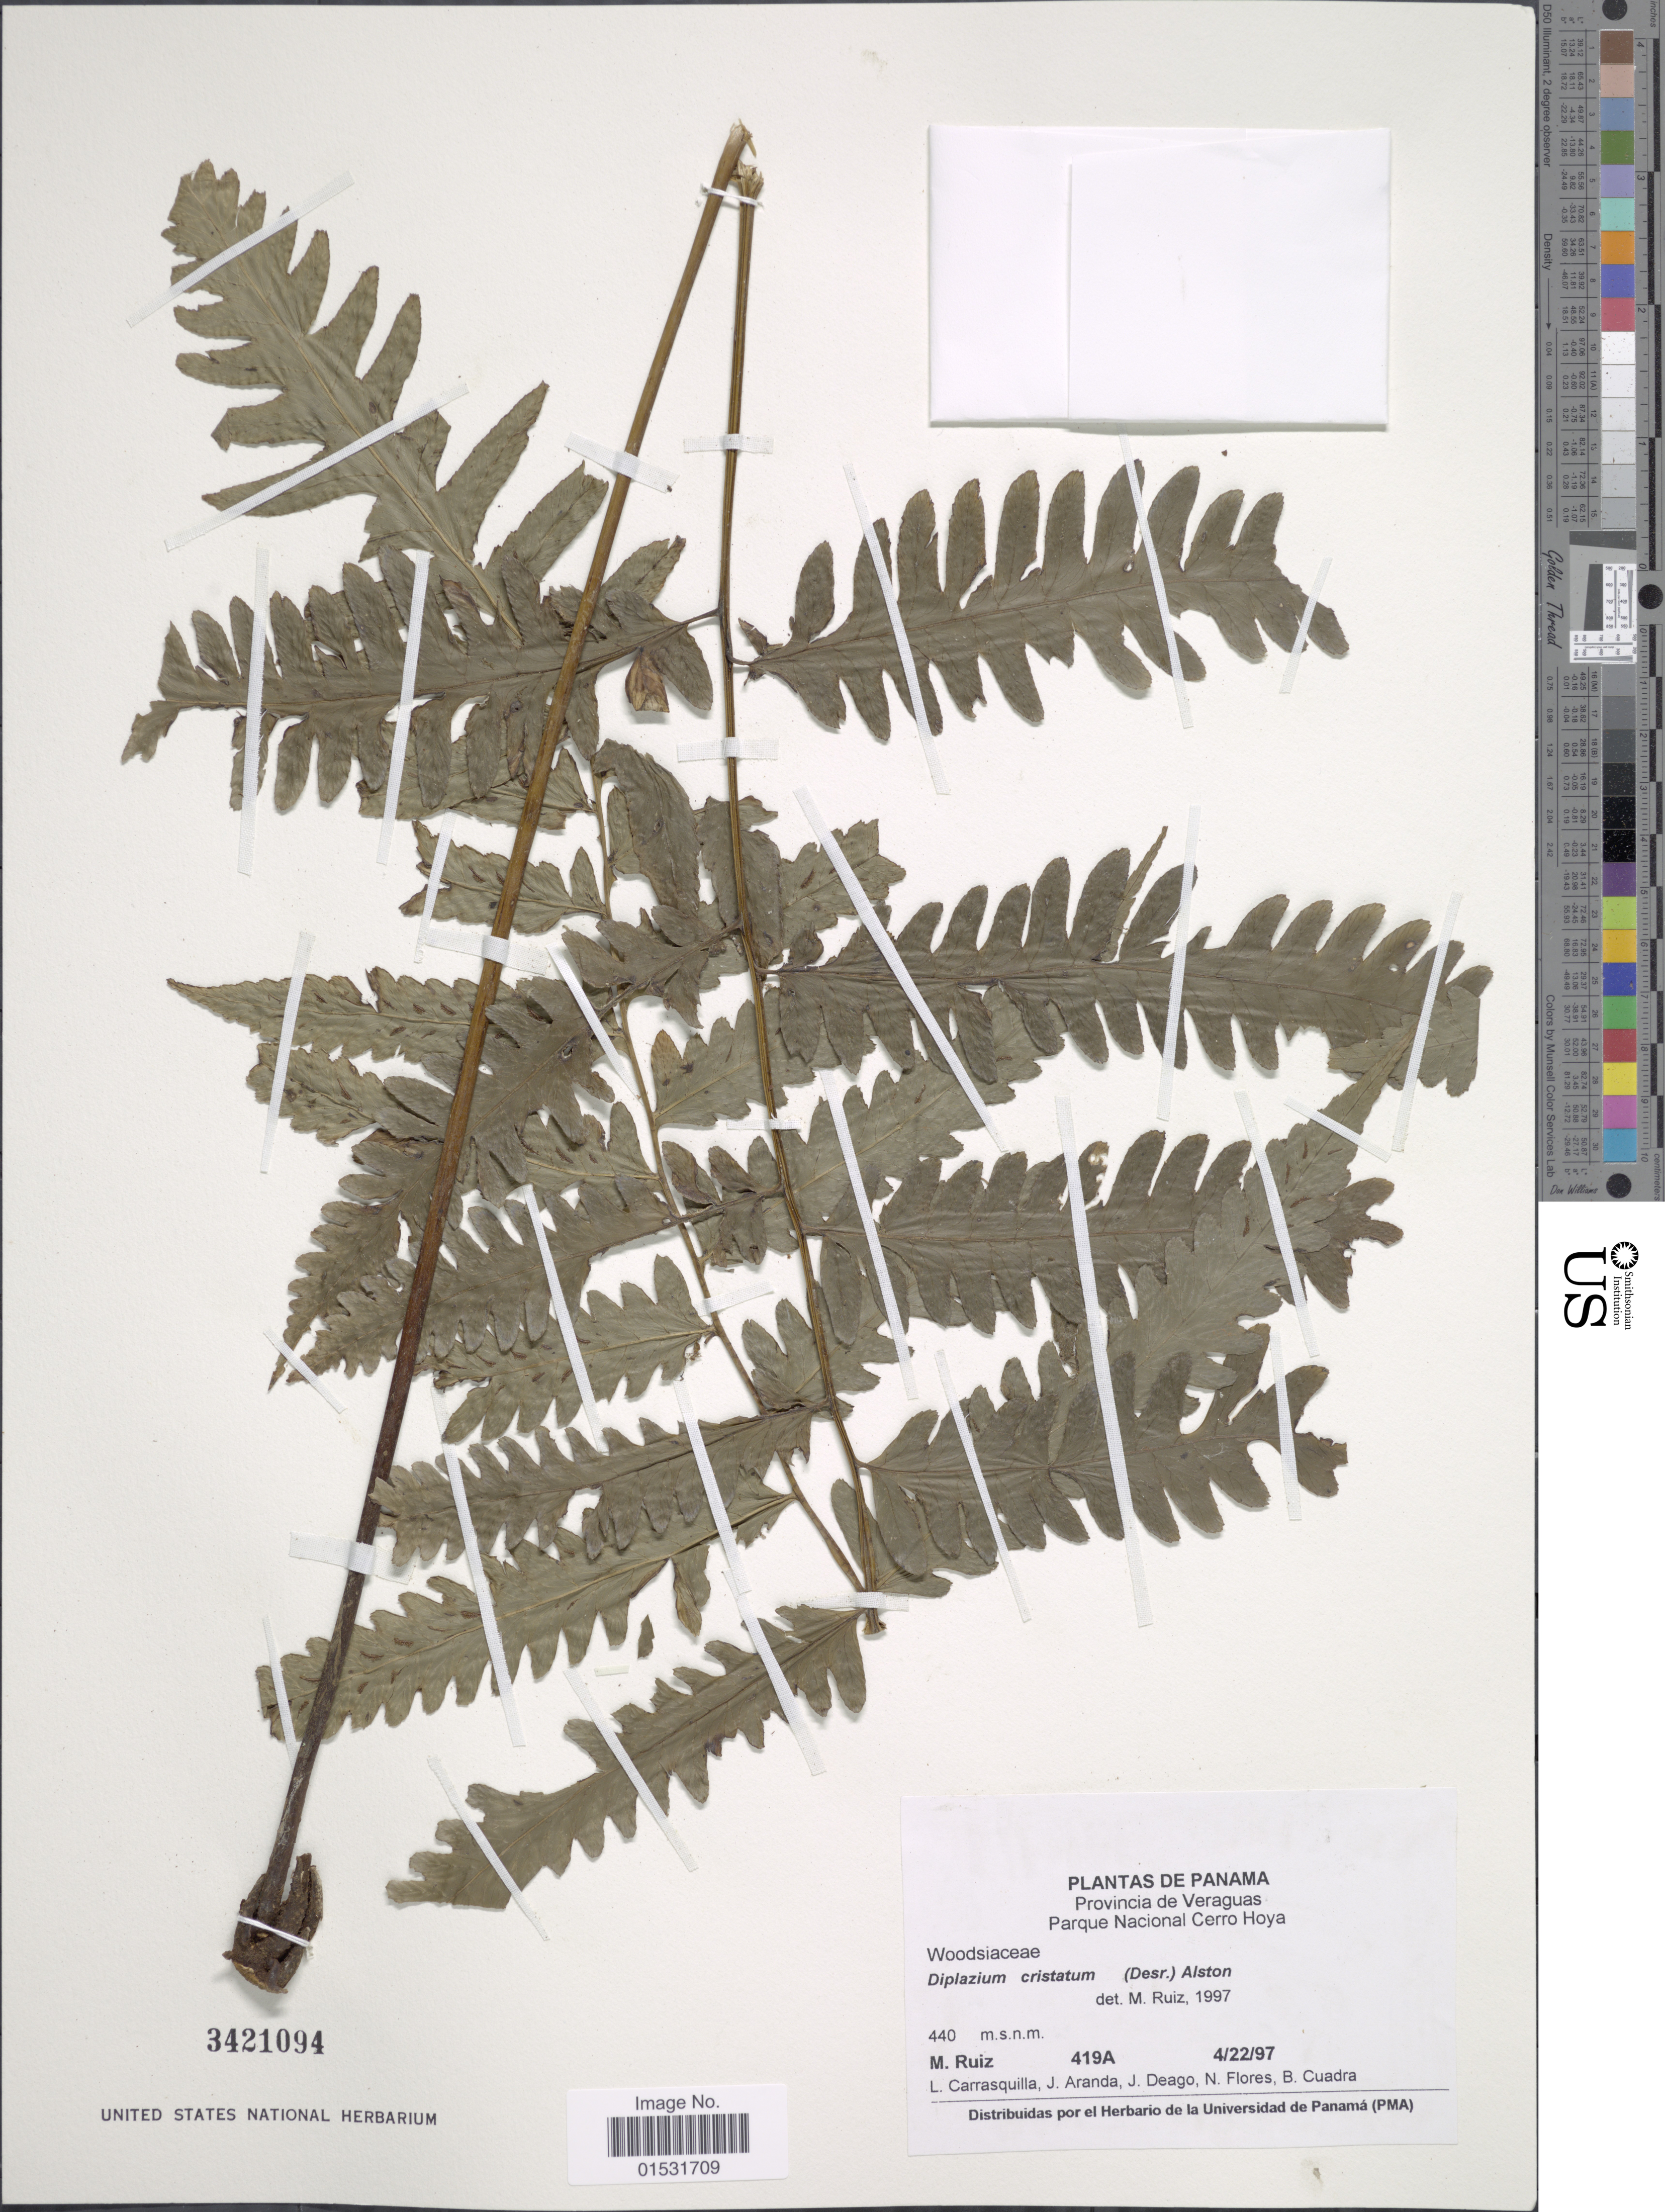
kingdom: Plantae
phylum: Tracheophyta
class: Polypodiopsida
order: Polypodiales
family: Athyriaceae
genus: Diplazium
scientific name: Diplazium cristatum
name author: (Desr.) Alston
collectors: M. Ruiz, L. Carrasquilla, J. Aranda, J. Deago & et al.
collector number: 440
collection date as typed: Transcribed d/m/y: 22/4/97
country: Panama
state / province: Veraguas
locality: Provincia de Vereguas. Parque Nacional Cerro Hoya.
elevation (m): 440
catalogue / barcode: US 3421094